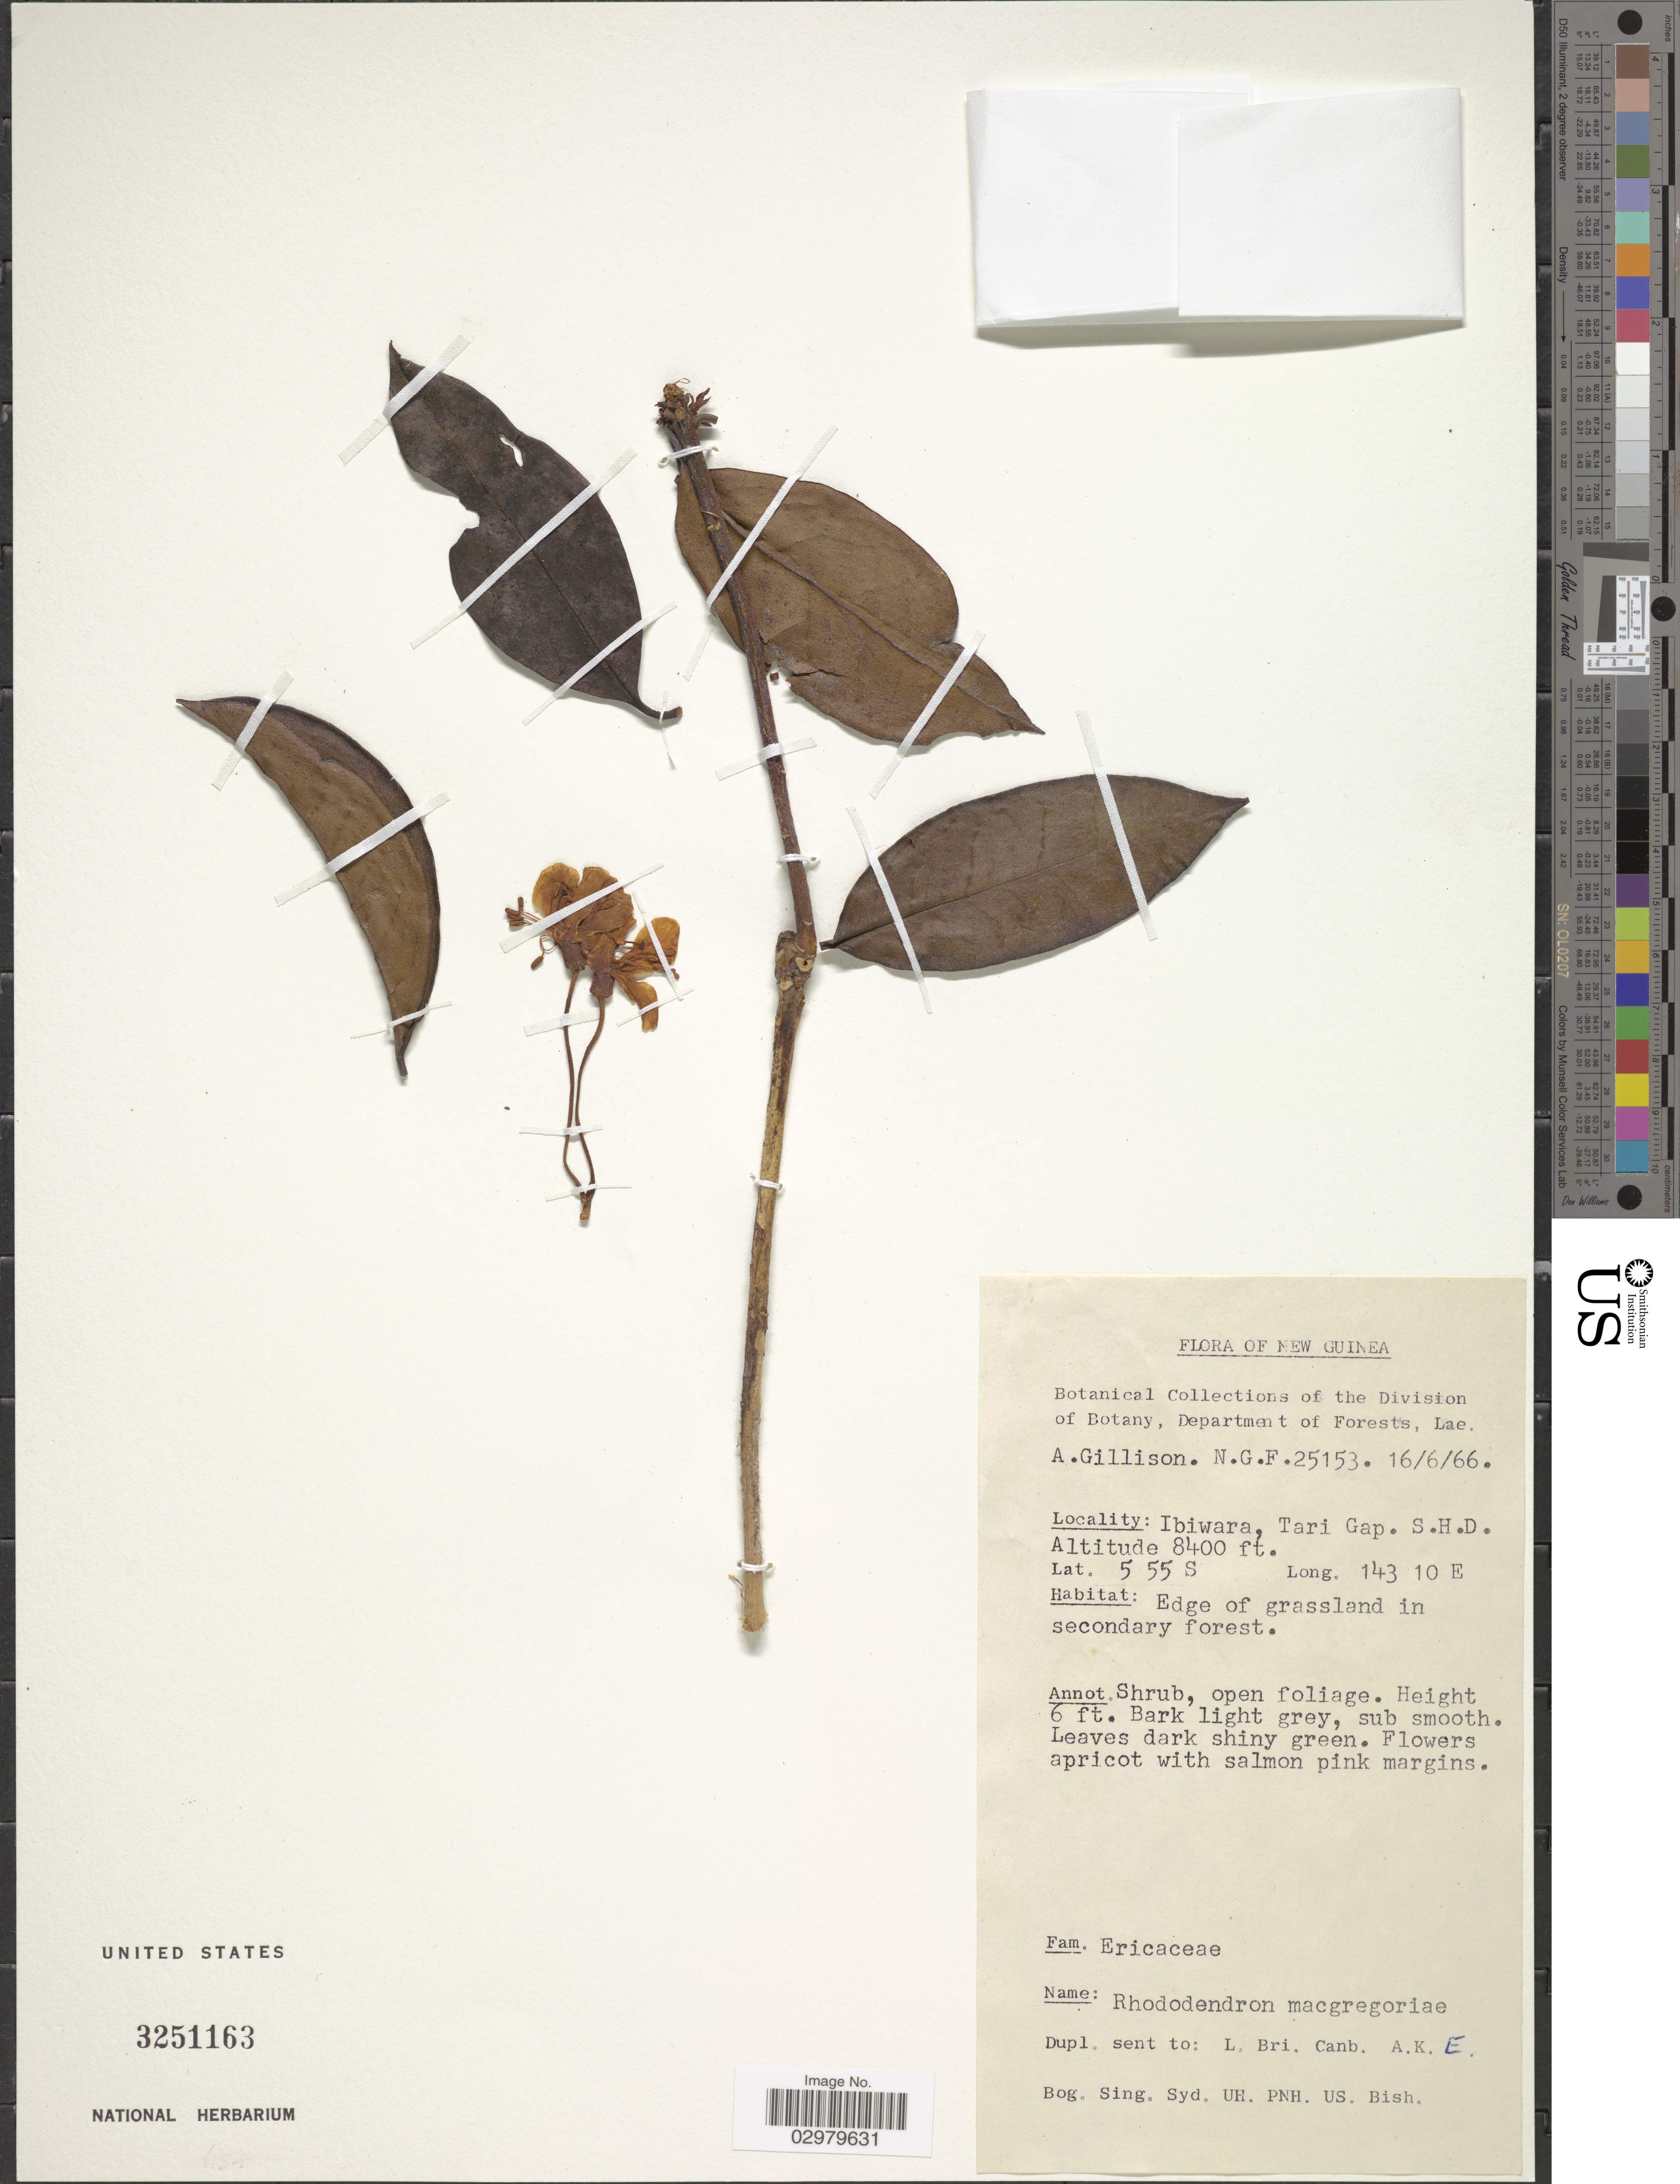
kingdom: Plantae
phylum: Tracheophyta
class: Magnoliopsida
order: Ericales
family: Ericaceae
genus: Rhododendron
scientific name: Rhododendron macgregoriae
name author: F. Muell.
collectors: A. Gillison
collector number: N.G.F.25153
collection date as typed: Transcribed d/m/y: 16/6/66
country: Papua New Guinea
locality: New Guinea. Ibiwara, Tari Gap. S.H.D.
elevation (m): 2560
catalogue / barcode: US 3251163